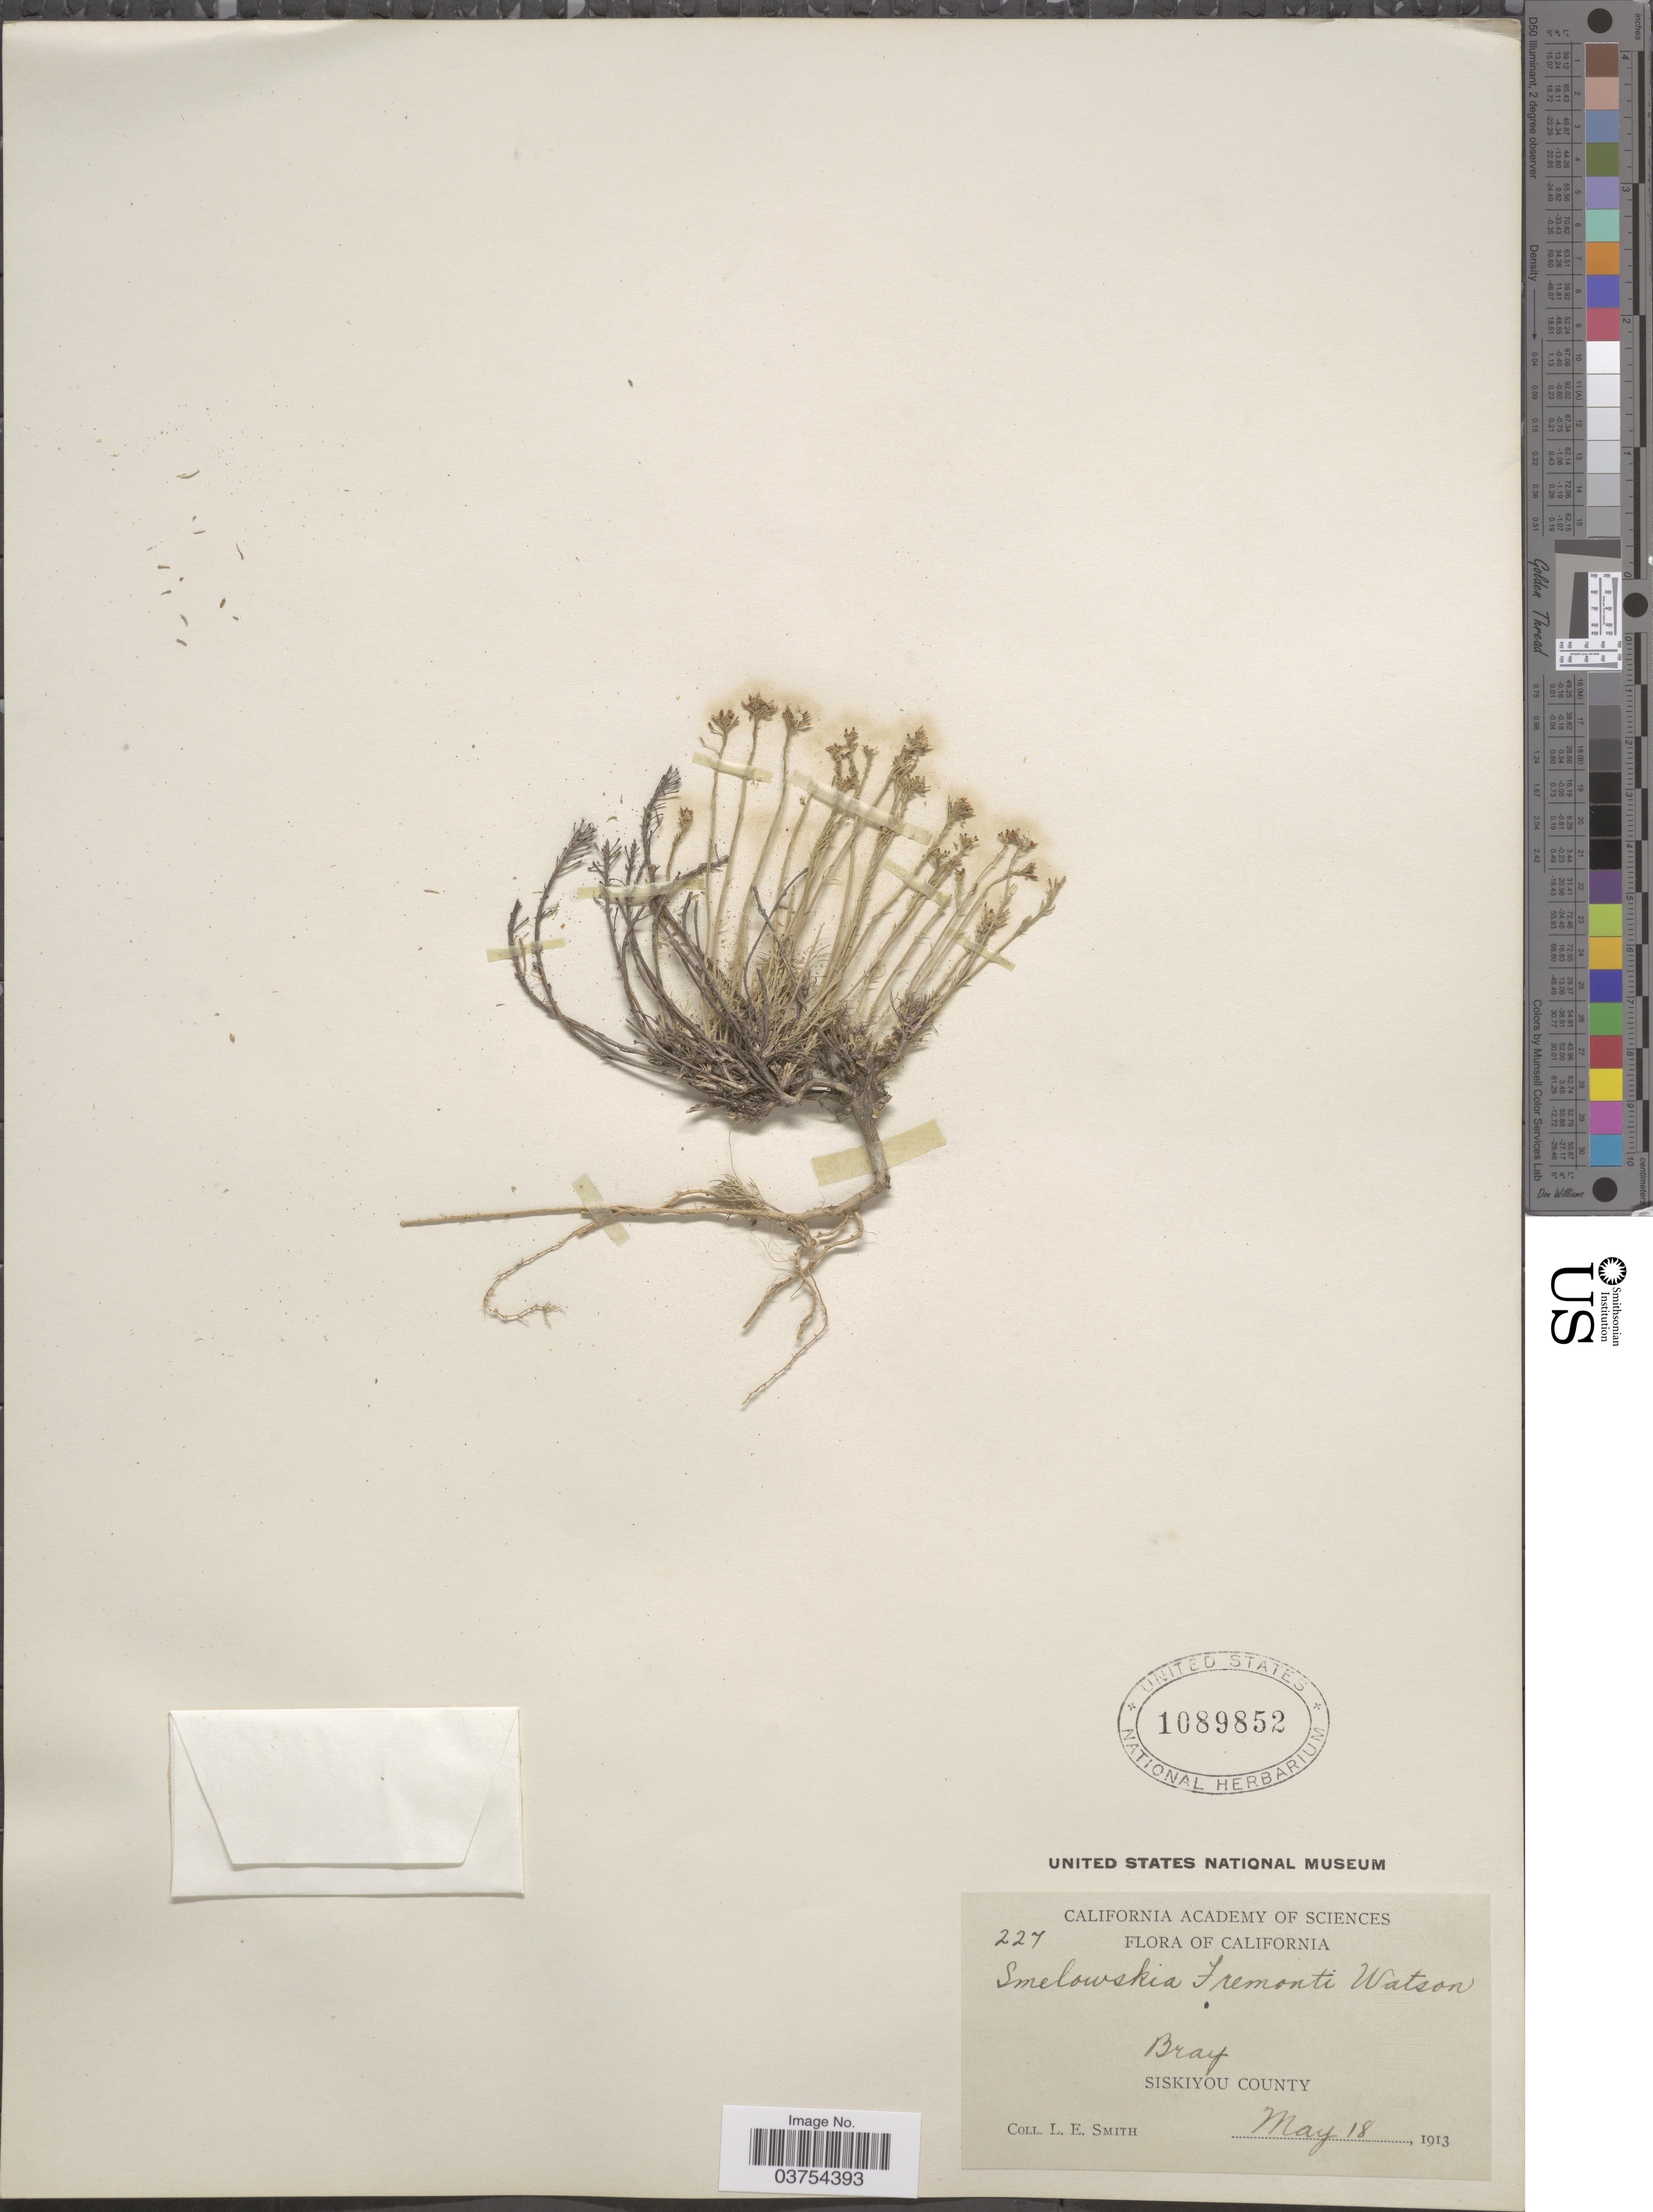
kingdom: Plantae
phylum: Tracheophyta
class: Magnoliopsida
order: Brassicales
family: Brassicaceae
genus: Smelowskia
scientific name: Smelowskia fremontii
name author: S. Watson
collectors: L. E. Smith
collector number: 227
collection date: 1913-05-18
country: United States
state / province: California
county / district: Siskiyou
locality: Bray. Siskiyou County.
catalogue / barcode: US 1089852